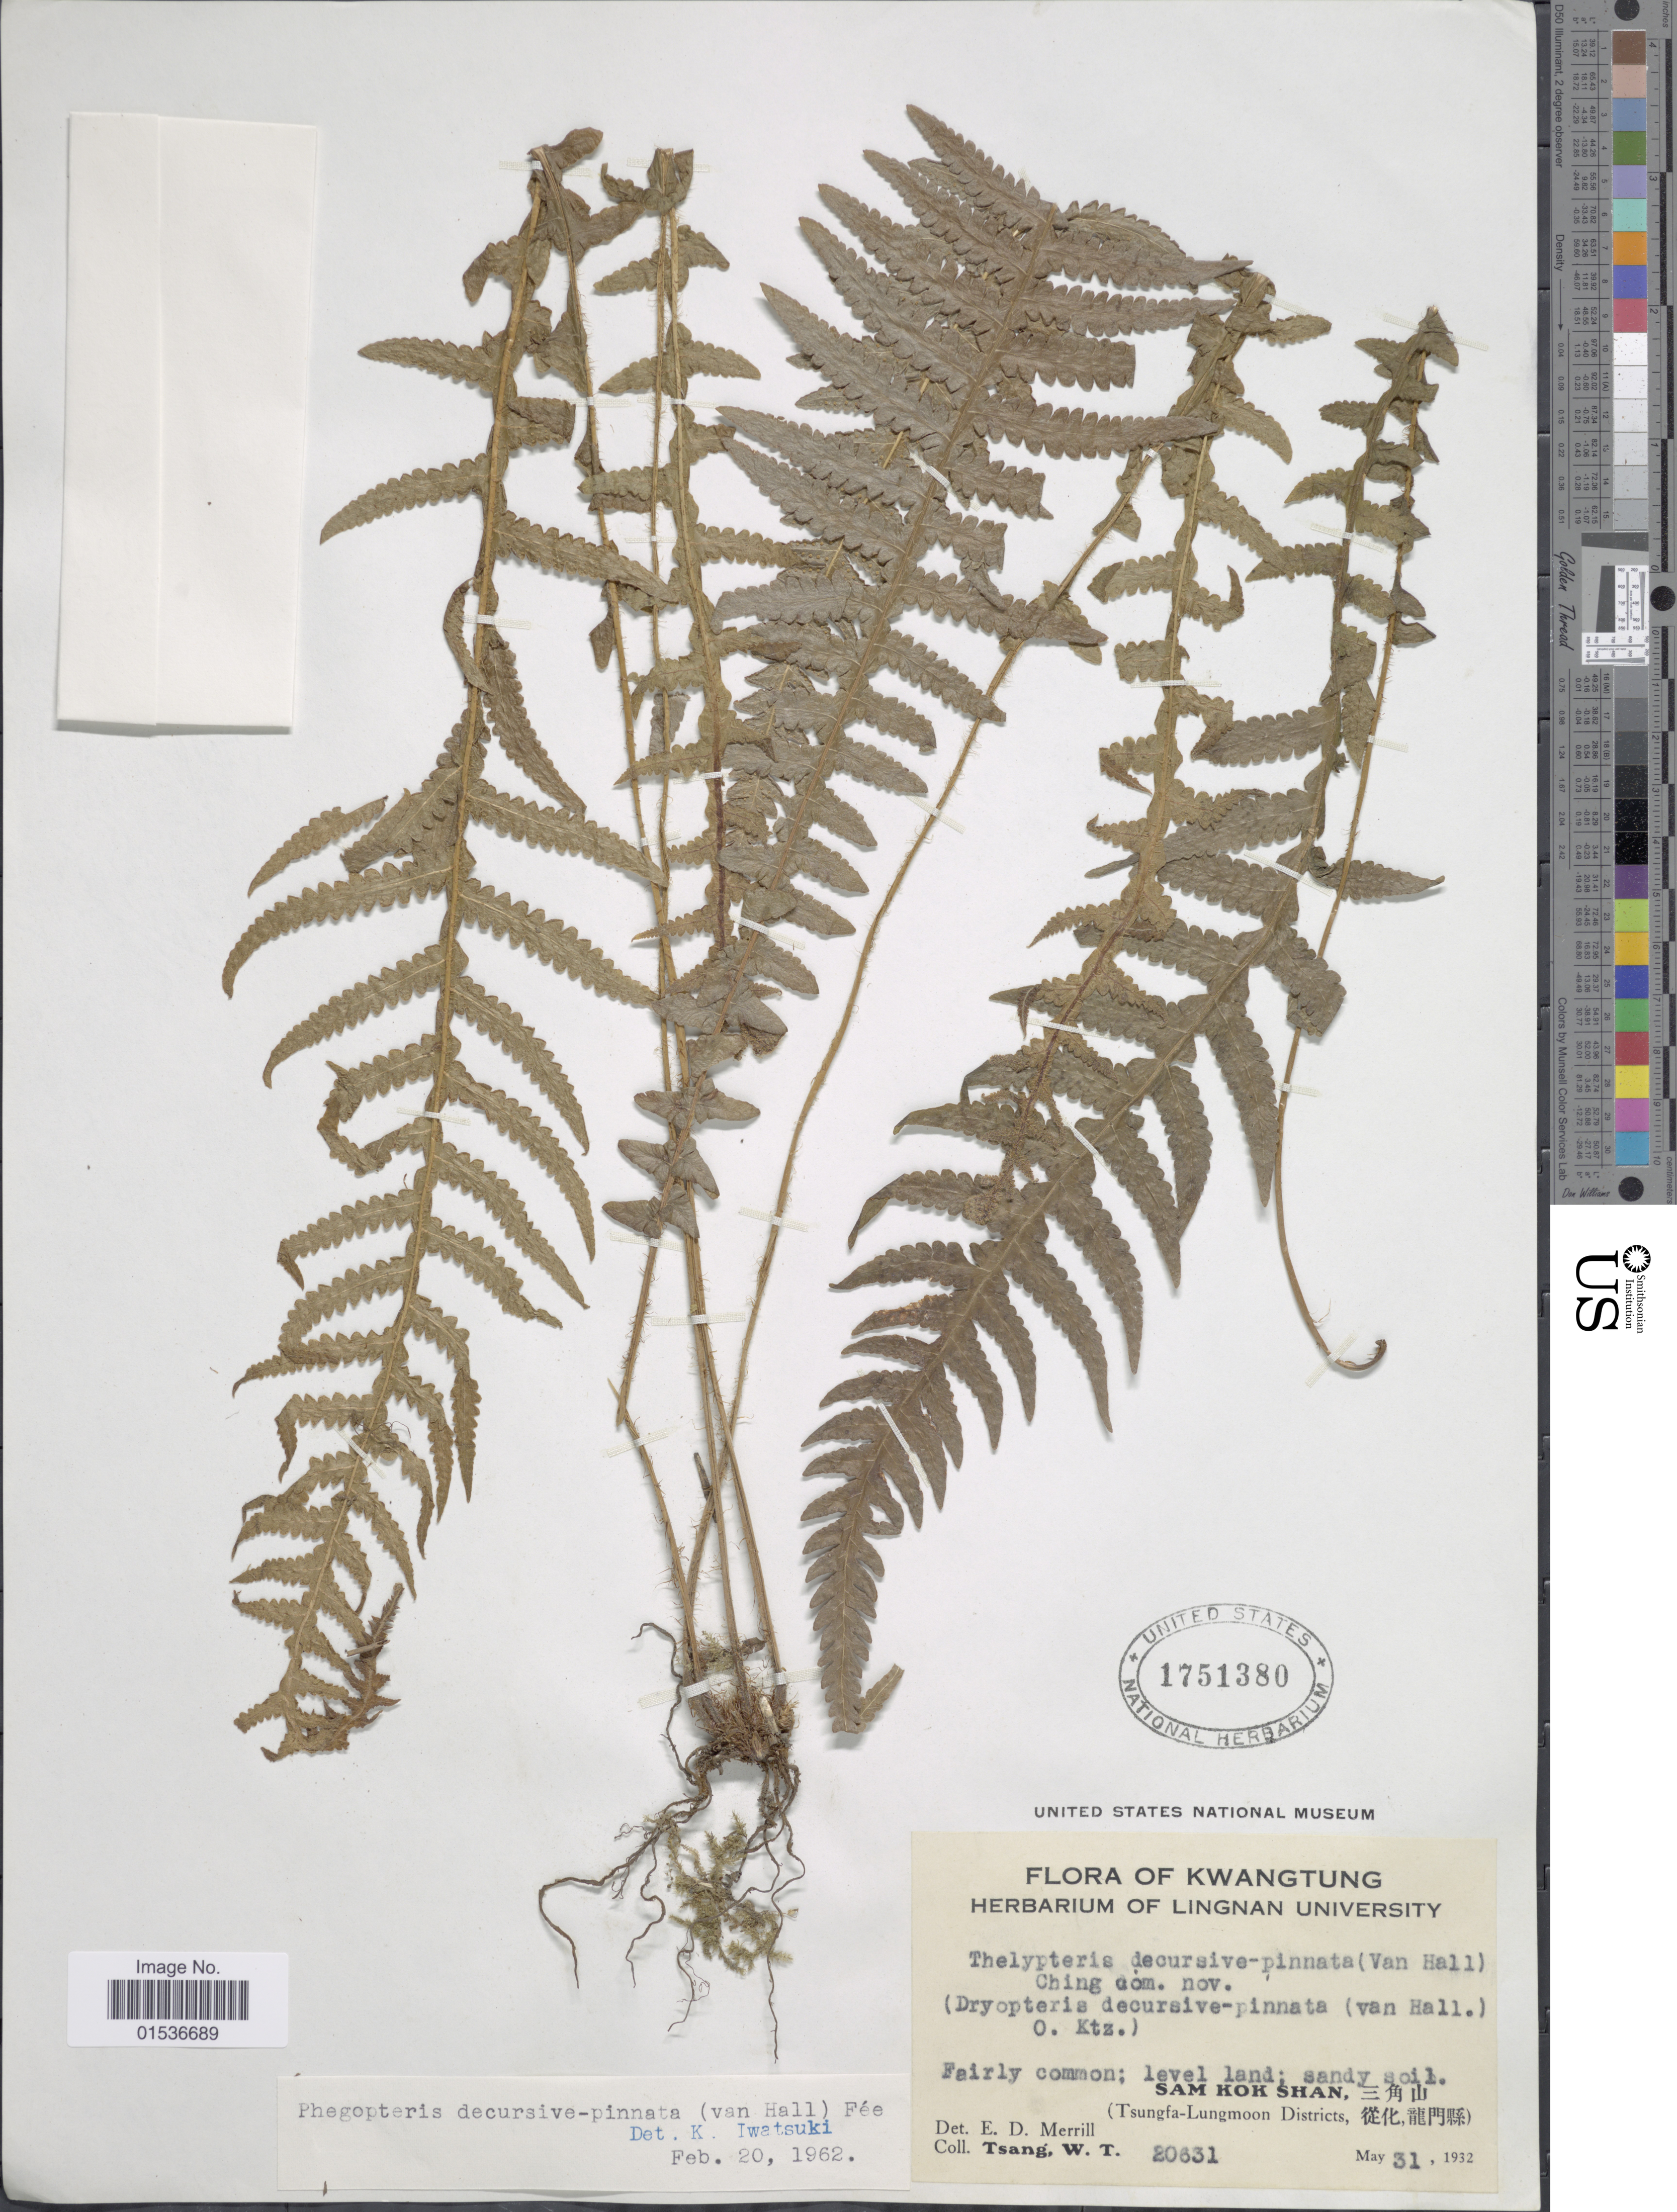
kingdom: Plantae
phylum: Tracheophyta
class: Polypodiopsida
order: Polypodiales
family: Thelypteridaceae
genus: Phegopteris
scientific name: Phegopteris decursivepinnata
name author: (H.C. Hall) Fée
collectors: W. T. Tsang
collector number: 20631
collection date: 1932-05-31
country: China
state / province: Guangdong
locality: Kwangtung, Sam Kok Shan X, (Tsungfa-Lungmoon District, X).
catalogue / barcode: US 1751380